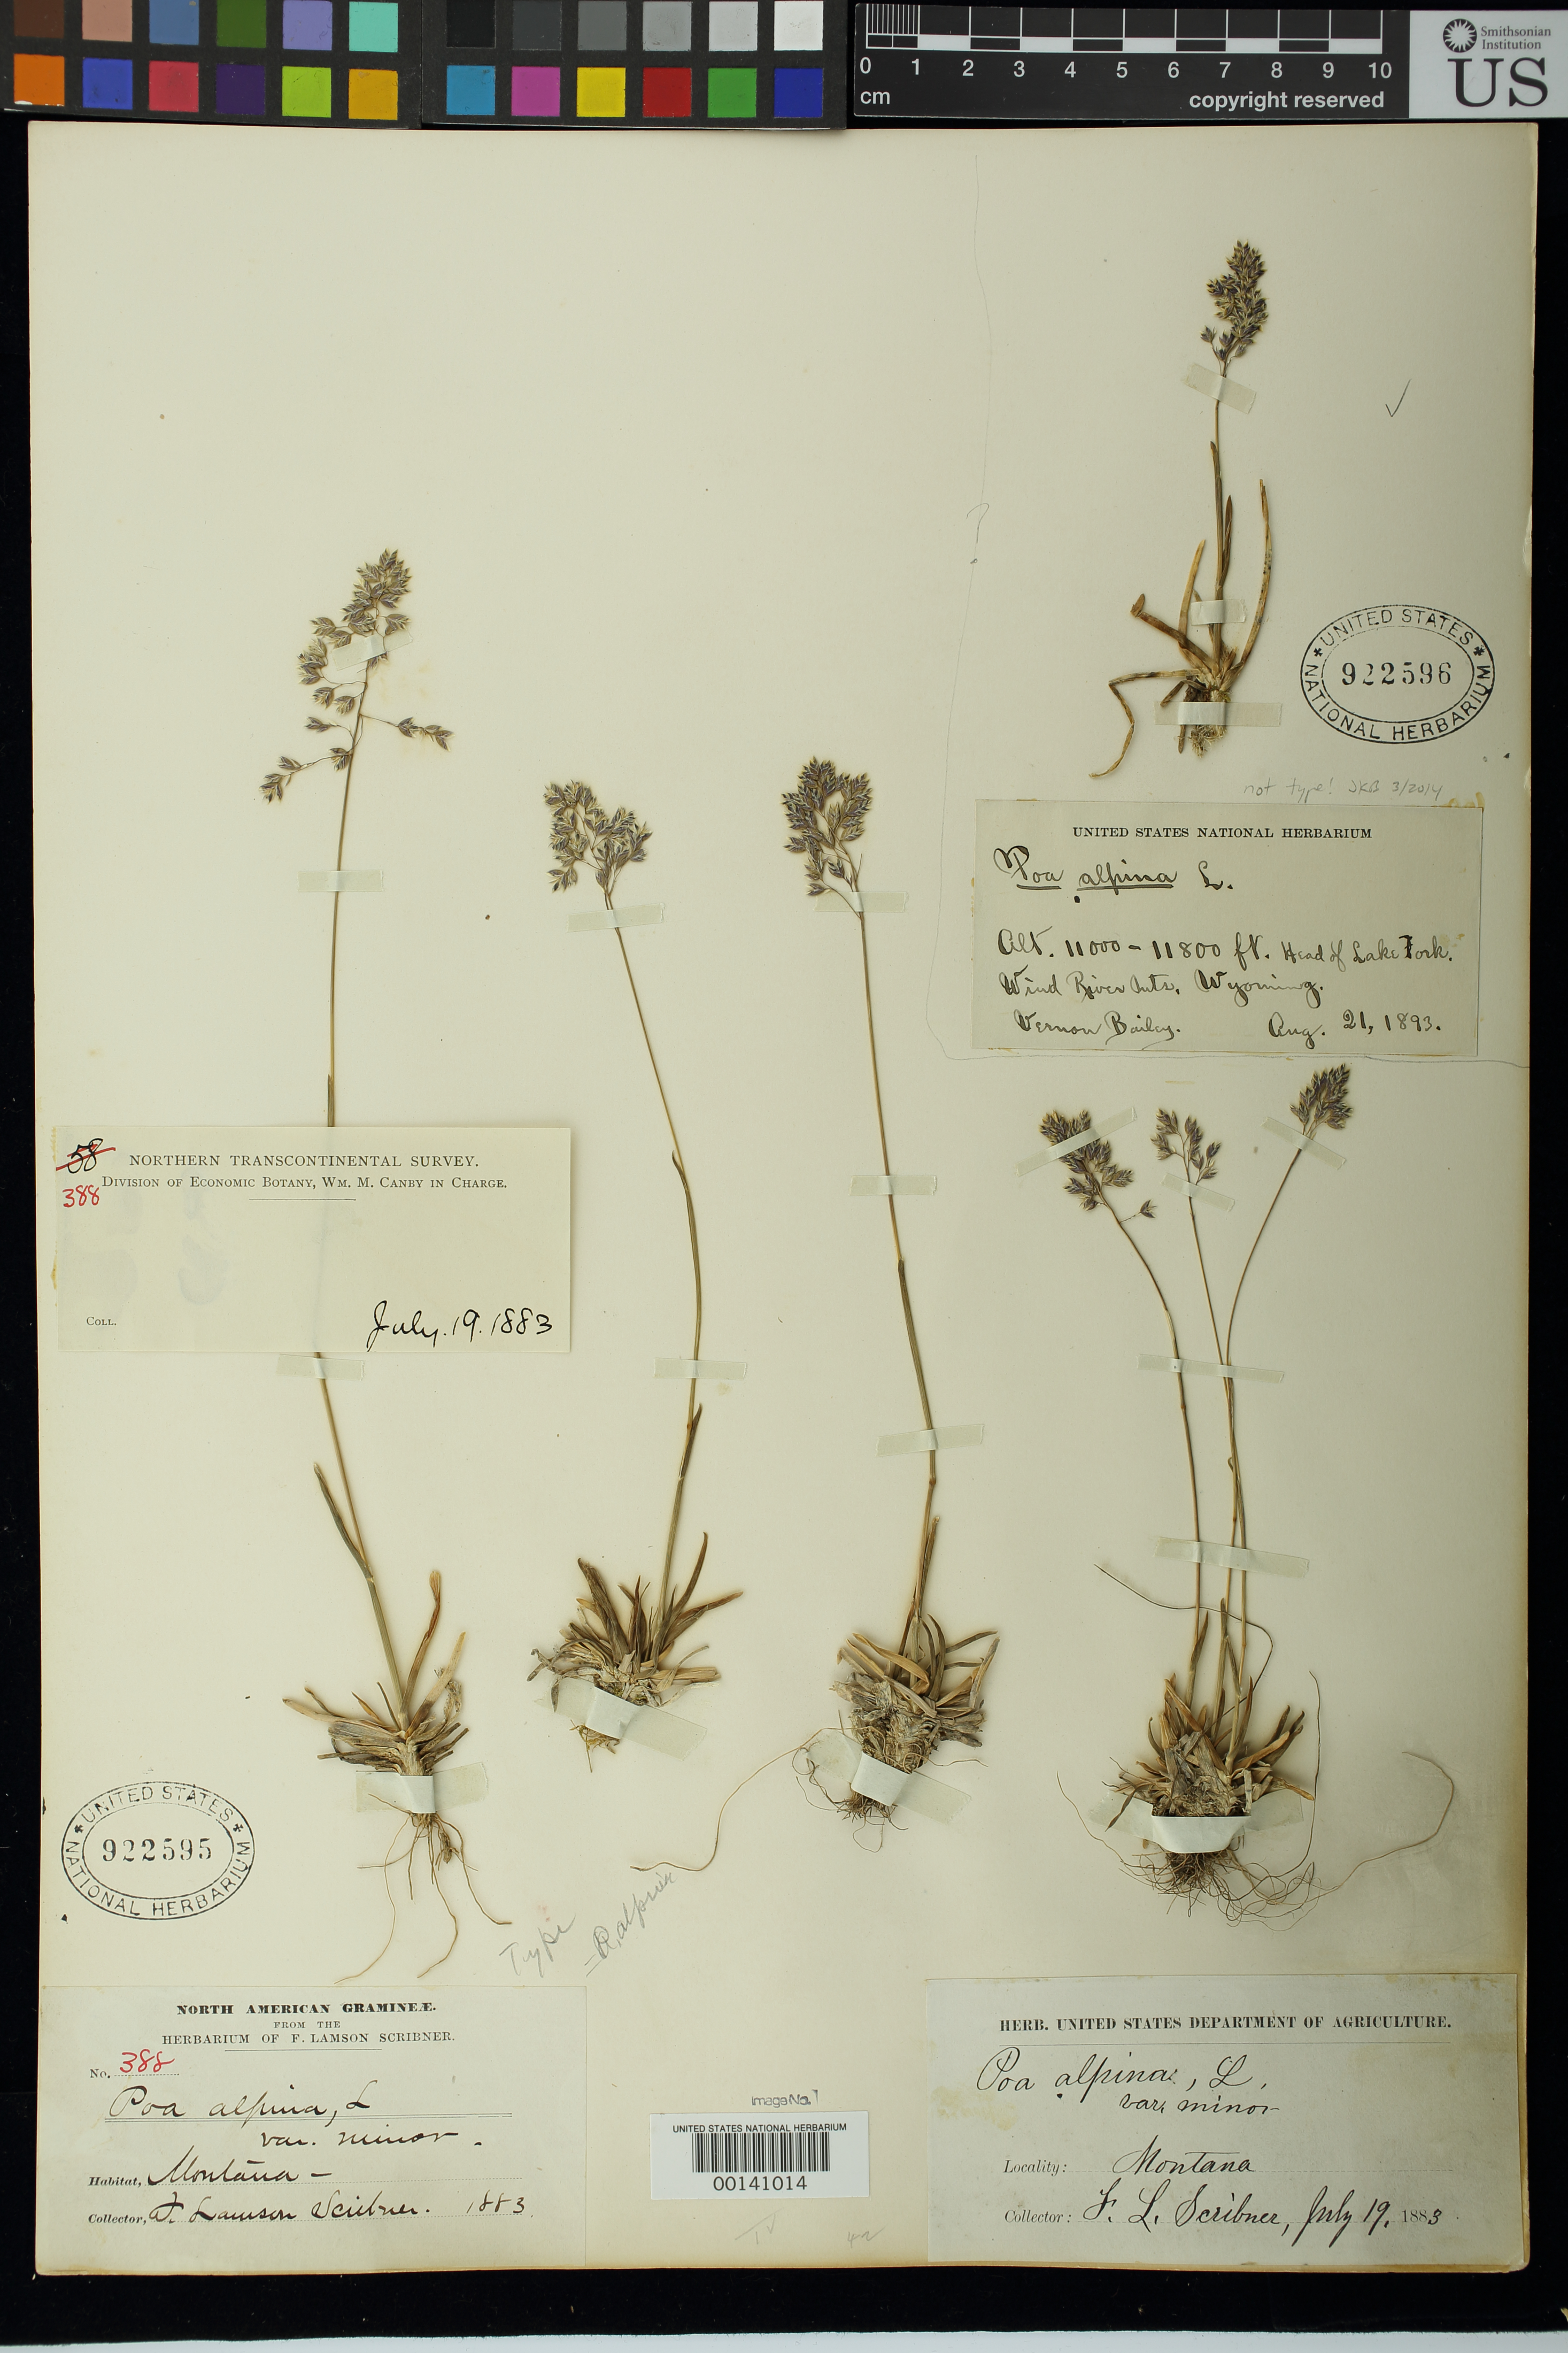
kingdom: Plantae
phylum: Tracheophyta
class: Liliopsida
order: Poales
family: Poaceae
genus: Poa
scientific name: Poa alpina var. minor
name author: Scribn. ex W.J. Beal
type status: Type Collection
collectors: F. L. Scribner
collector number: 388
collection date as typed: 19 Jul 1883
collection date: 1883-07-19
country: United States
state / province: Montana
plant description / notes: Protologue, "Montana, Scribner in 1883. Rocky Mountains." A second non-type collection (Bailey s.n., USNH 922596) is mounted on same sheet.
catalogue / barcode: US 922595